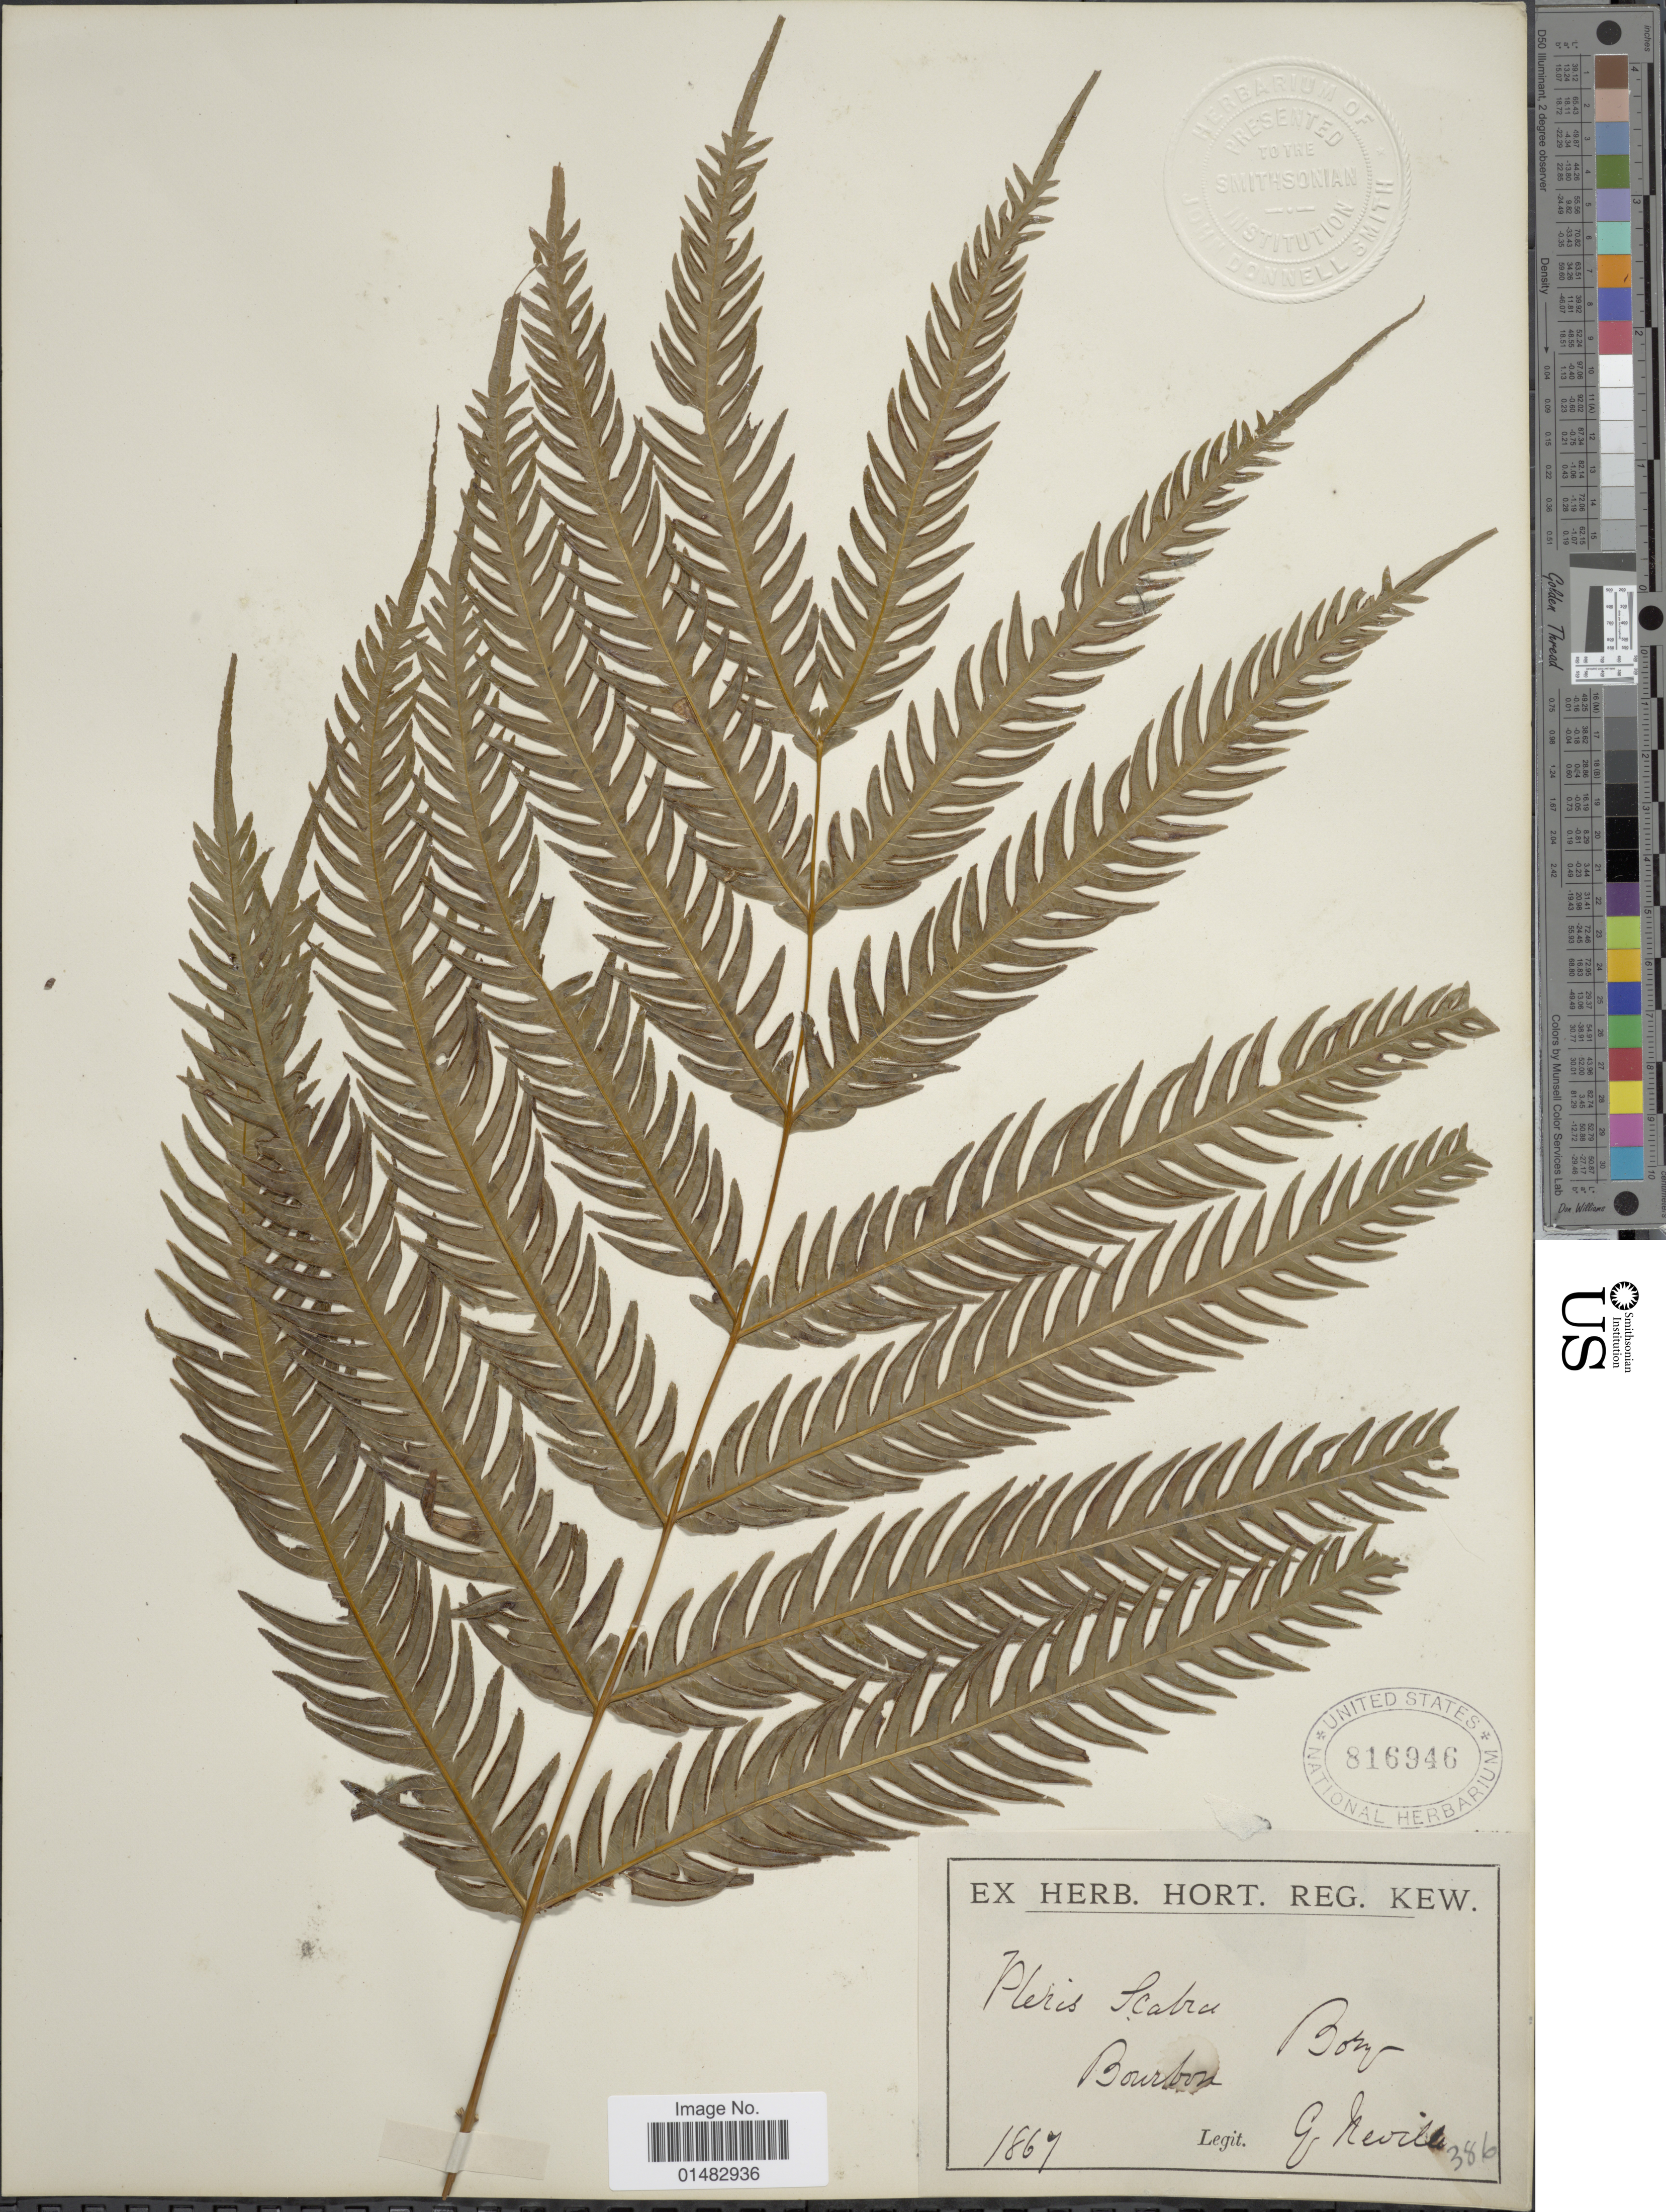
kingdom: Plantae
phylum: Tracheophyta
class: Polypodiopsida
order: Polypodiales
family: Pteridaceae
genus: Pteris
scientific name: Pteris scabra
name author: Bory ex Willd.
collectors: G. Neville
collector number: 386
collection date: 1867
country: Reunion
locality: Bourbon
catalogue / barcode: US 816946